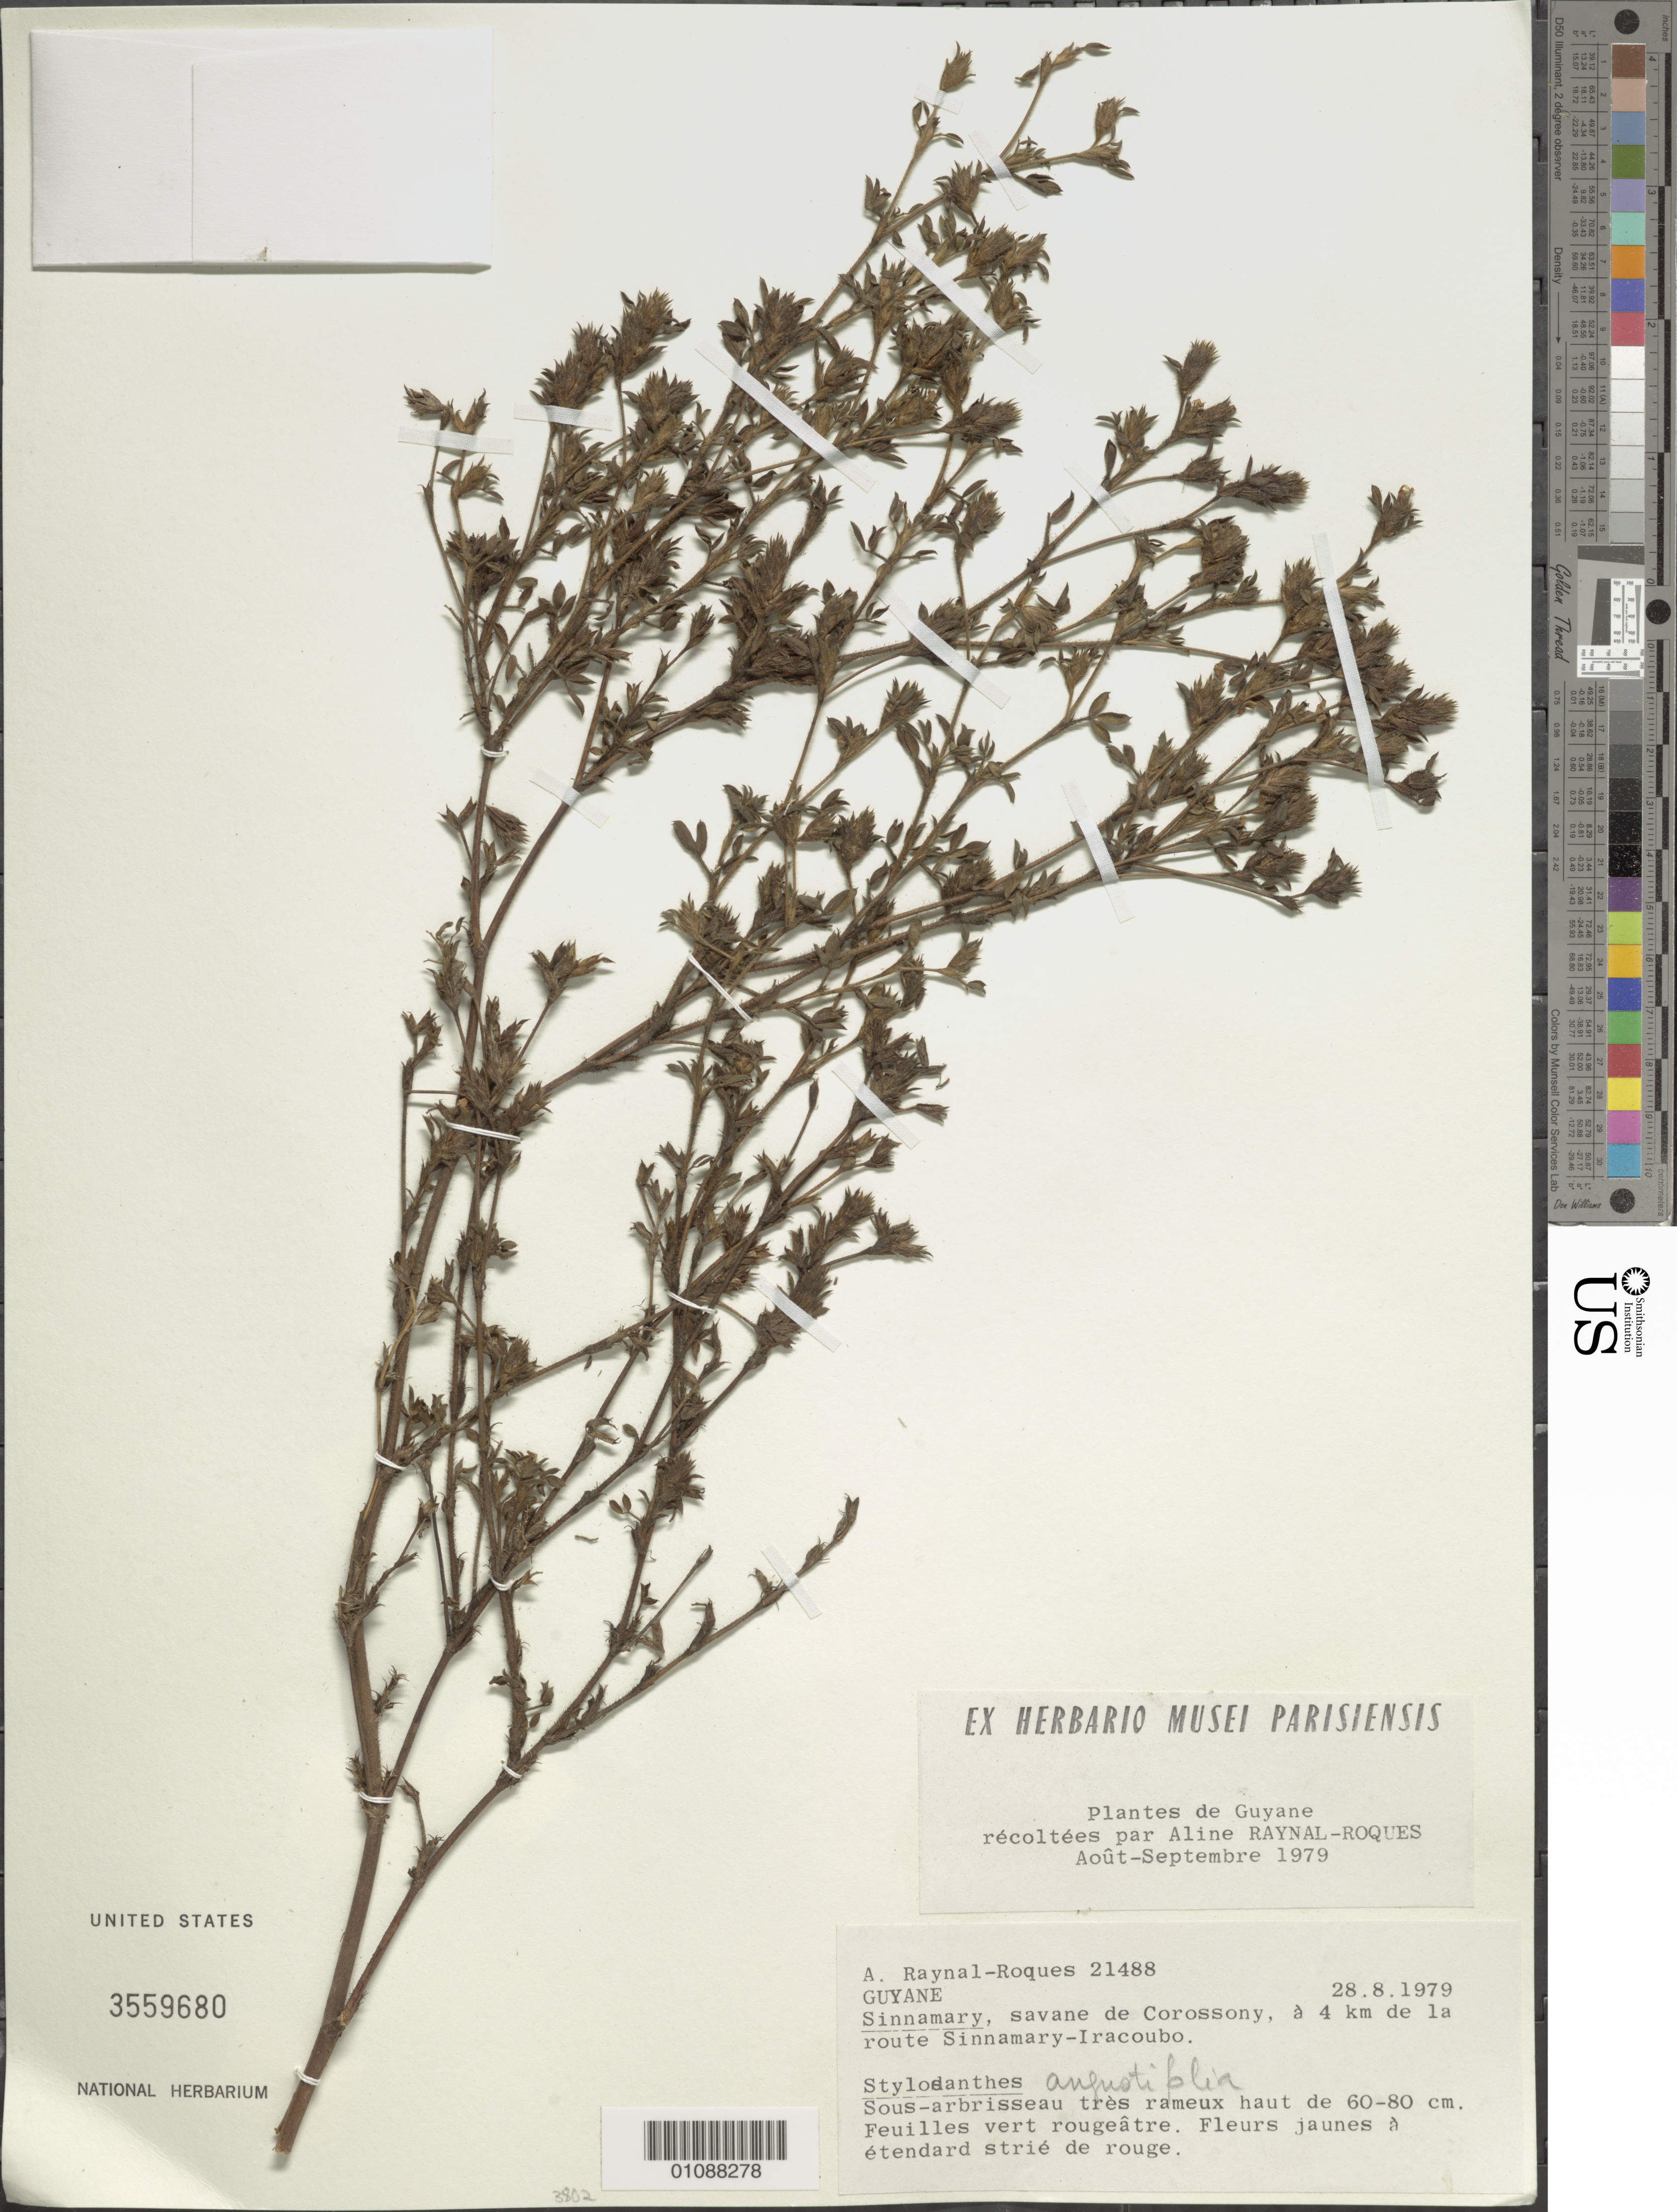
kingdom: Plantae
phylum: Tracheophyta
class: Magnoliopsida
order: Fabales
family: Fabaceae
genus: Stylosanthes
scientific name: Stylosanthes angustifolia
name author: Vogel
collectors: A. M. Raynal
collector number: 21488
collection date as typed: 28-Aug-79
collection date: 1979-08-28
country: French Guiana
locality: Savane de Corossony, 4 km from route Sinnamary-Iracoubo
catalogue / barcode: US 3559680